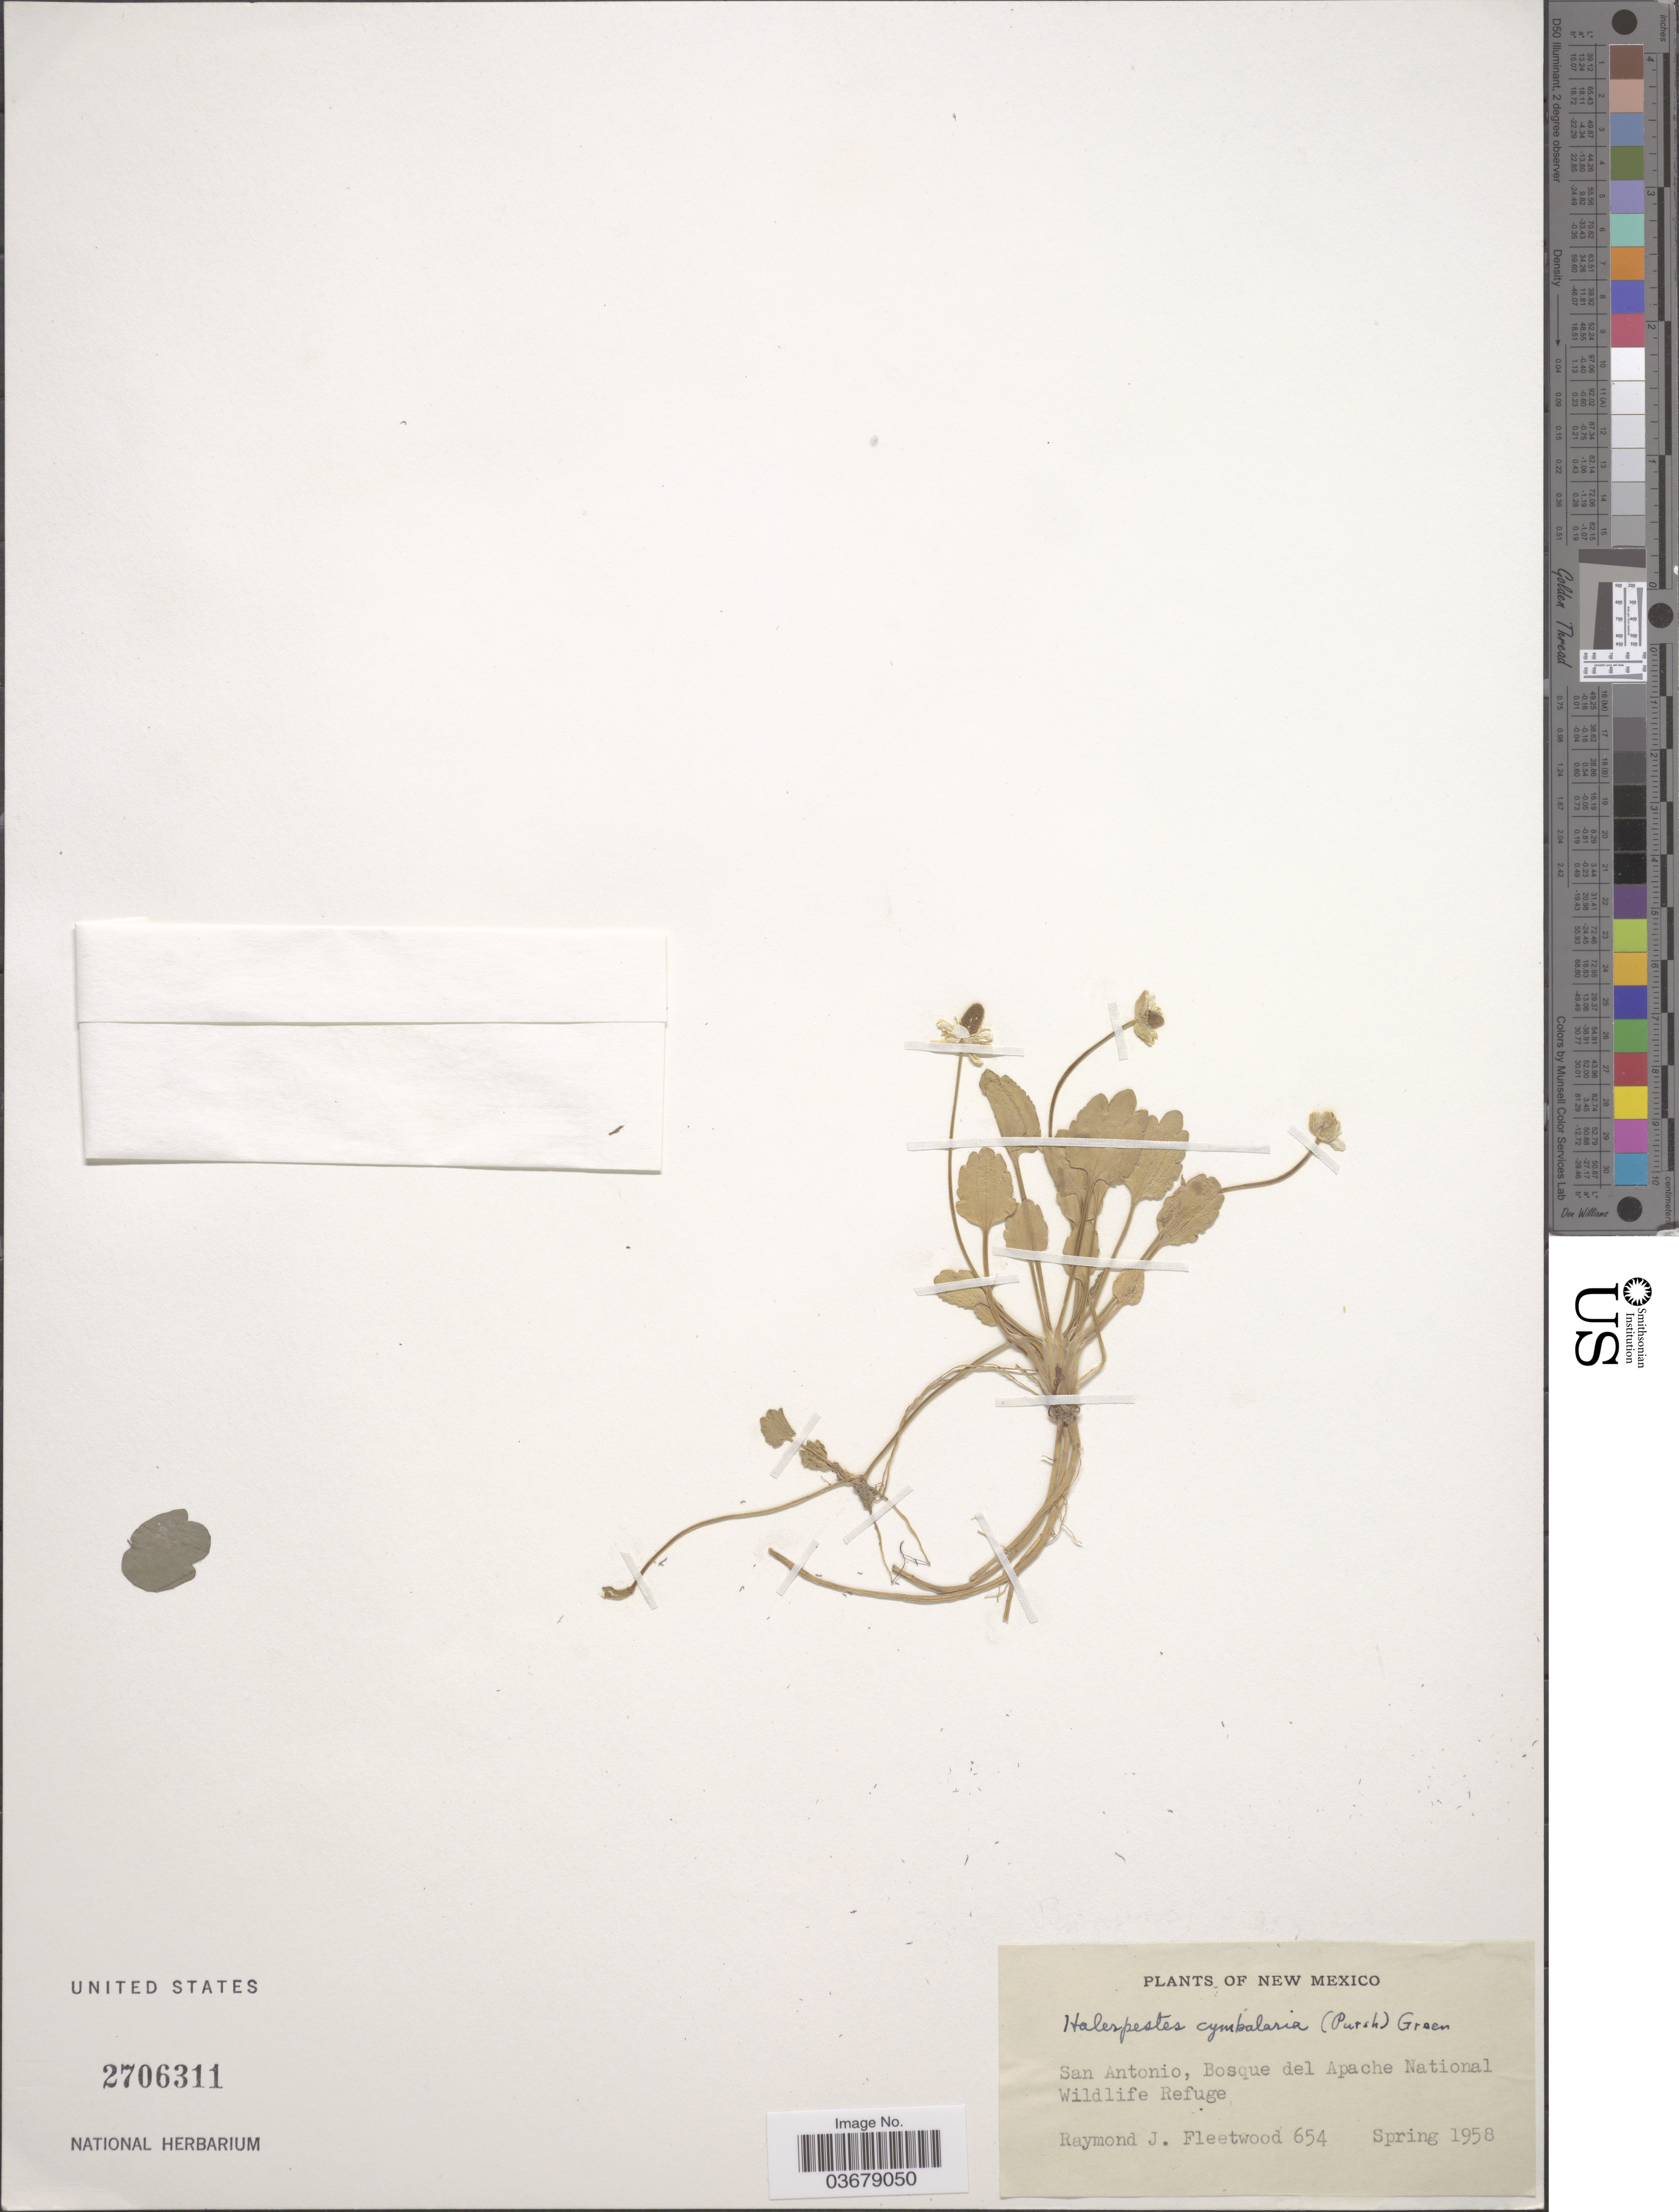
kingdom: Plantae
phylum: Tracheophyta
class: Magnoliopsida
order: Ranunculales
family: Ranunculaceae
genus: Halerpestes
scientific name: Halerpestes cymbalaria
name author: (Pursh) Greene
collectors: R. J. Fleetwood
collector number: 654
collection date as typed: Spring 1958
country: United States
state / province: New Mexico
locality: San Antonio, Bosque del Apache National Wildlife Refuge.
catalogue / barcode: US 2706311